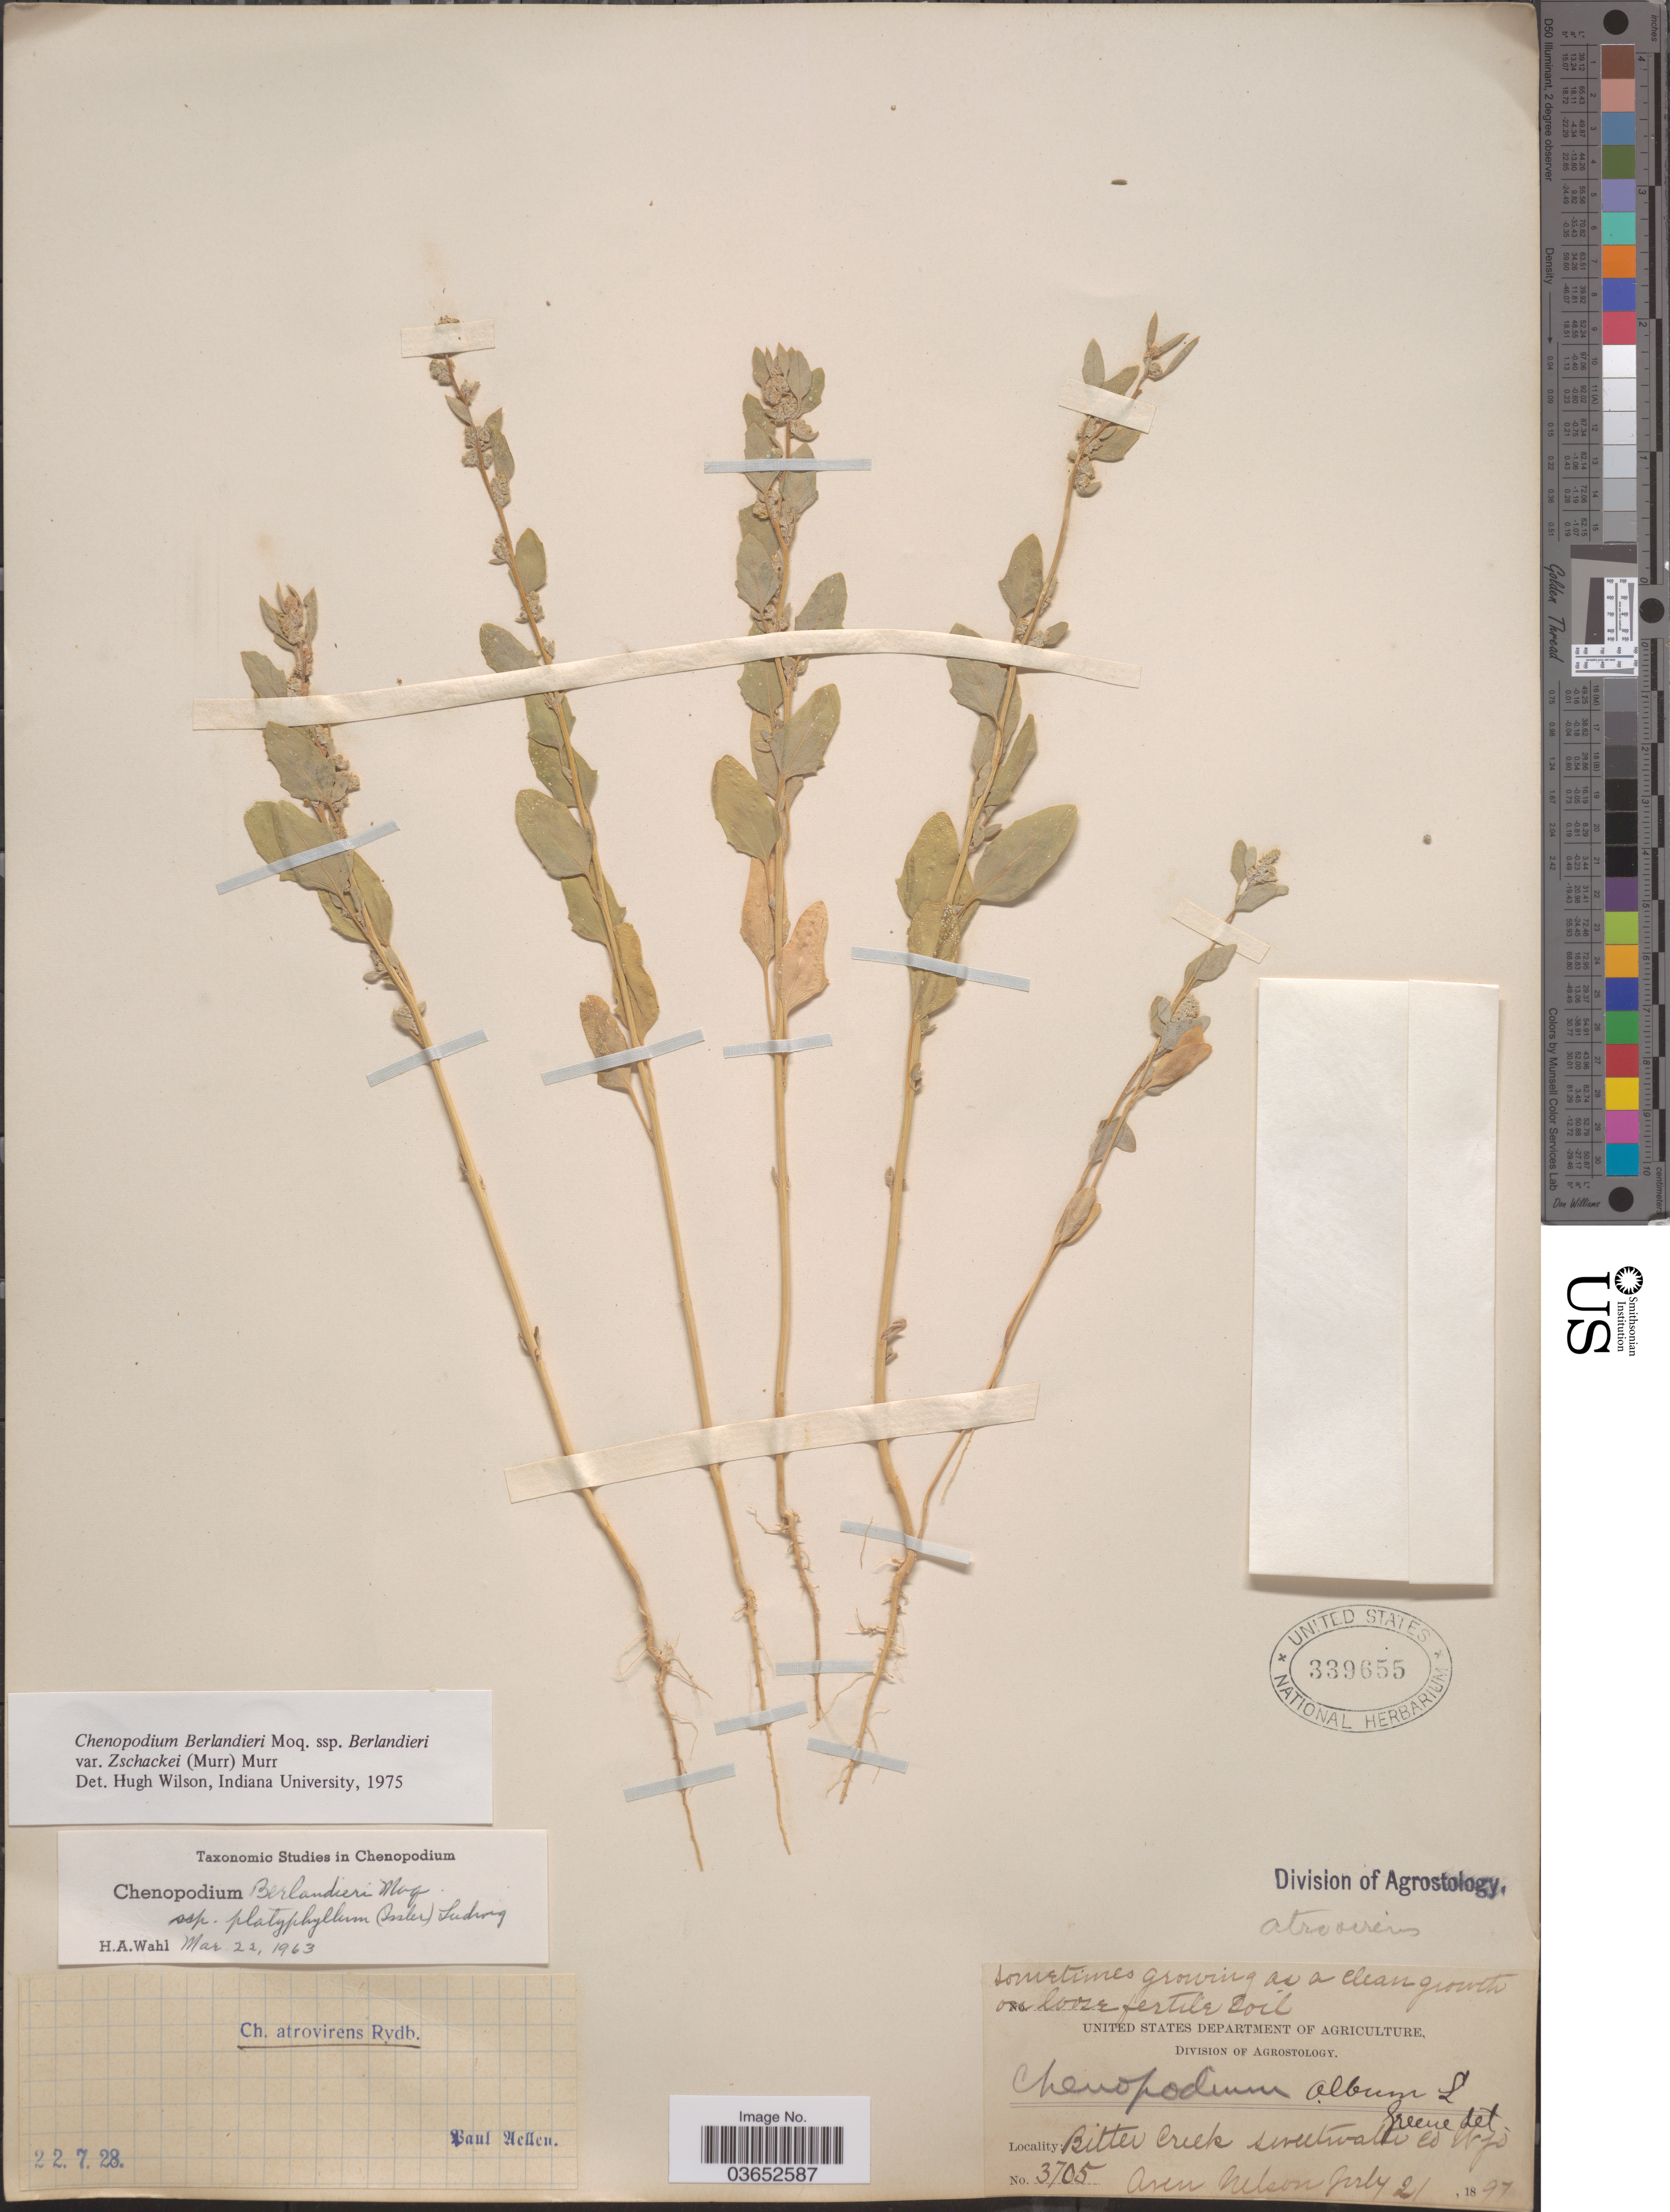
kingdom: Plantae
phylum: Tracheophyta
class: Magnoliopsida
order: Caryophyllales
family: Amaranthaceae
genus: Chenopodium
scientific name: Chenopodium berlandieri var. typicum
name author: A. Ludw. ex Graebn.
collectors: A. Nelson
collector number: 3705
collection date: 1897-07-21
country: United States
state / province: Wyoming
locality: Bitter Creek Sweetwater Co.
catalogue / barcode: US 339655